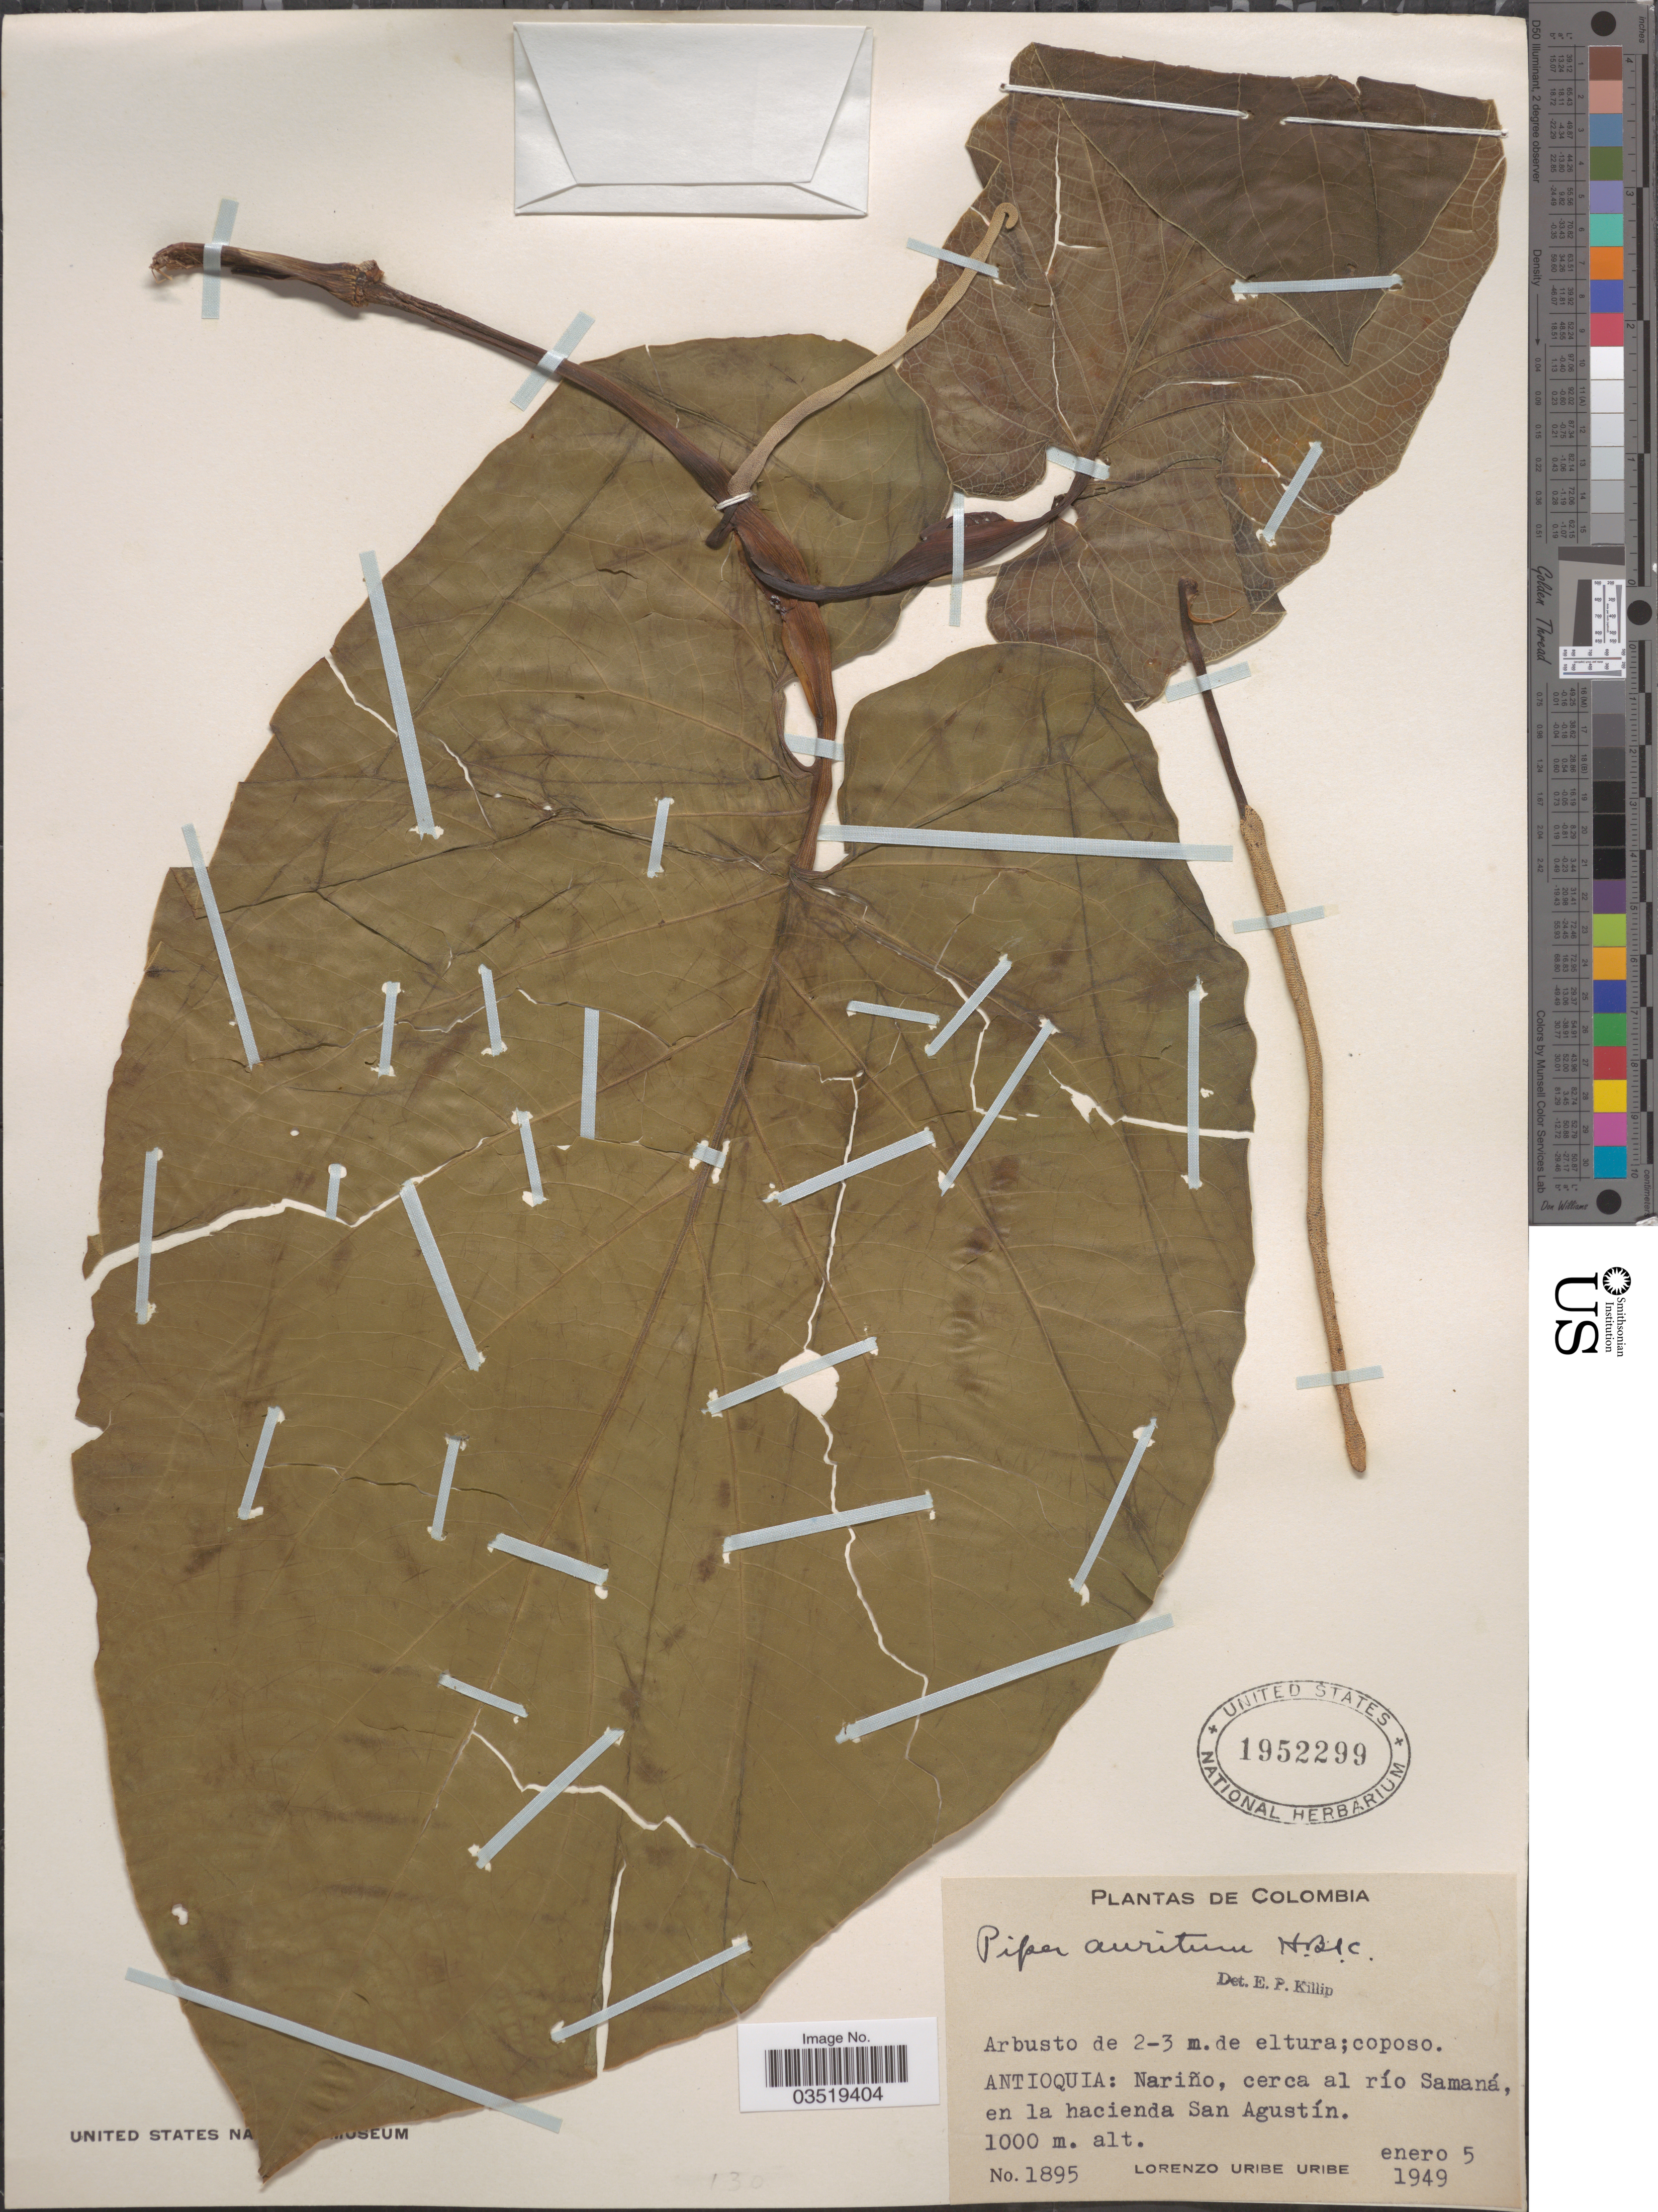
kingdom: Plantae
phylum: Tracheophyta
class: Magnoliopsida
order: Piperales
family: Piperaceae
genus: Piper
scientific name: Piper auritum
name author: Kunth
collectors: L. Uribe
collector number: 1895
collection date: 1949-01-05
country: Colombia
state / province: Antioquia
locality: Nariño, cerca al río Samaná, en la hacienda San Agustín.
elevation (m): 1000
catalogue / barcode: US 1952299